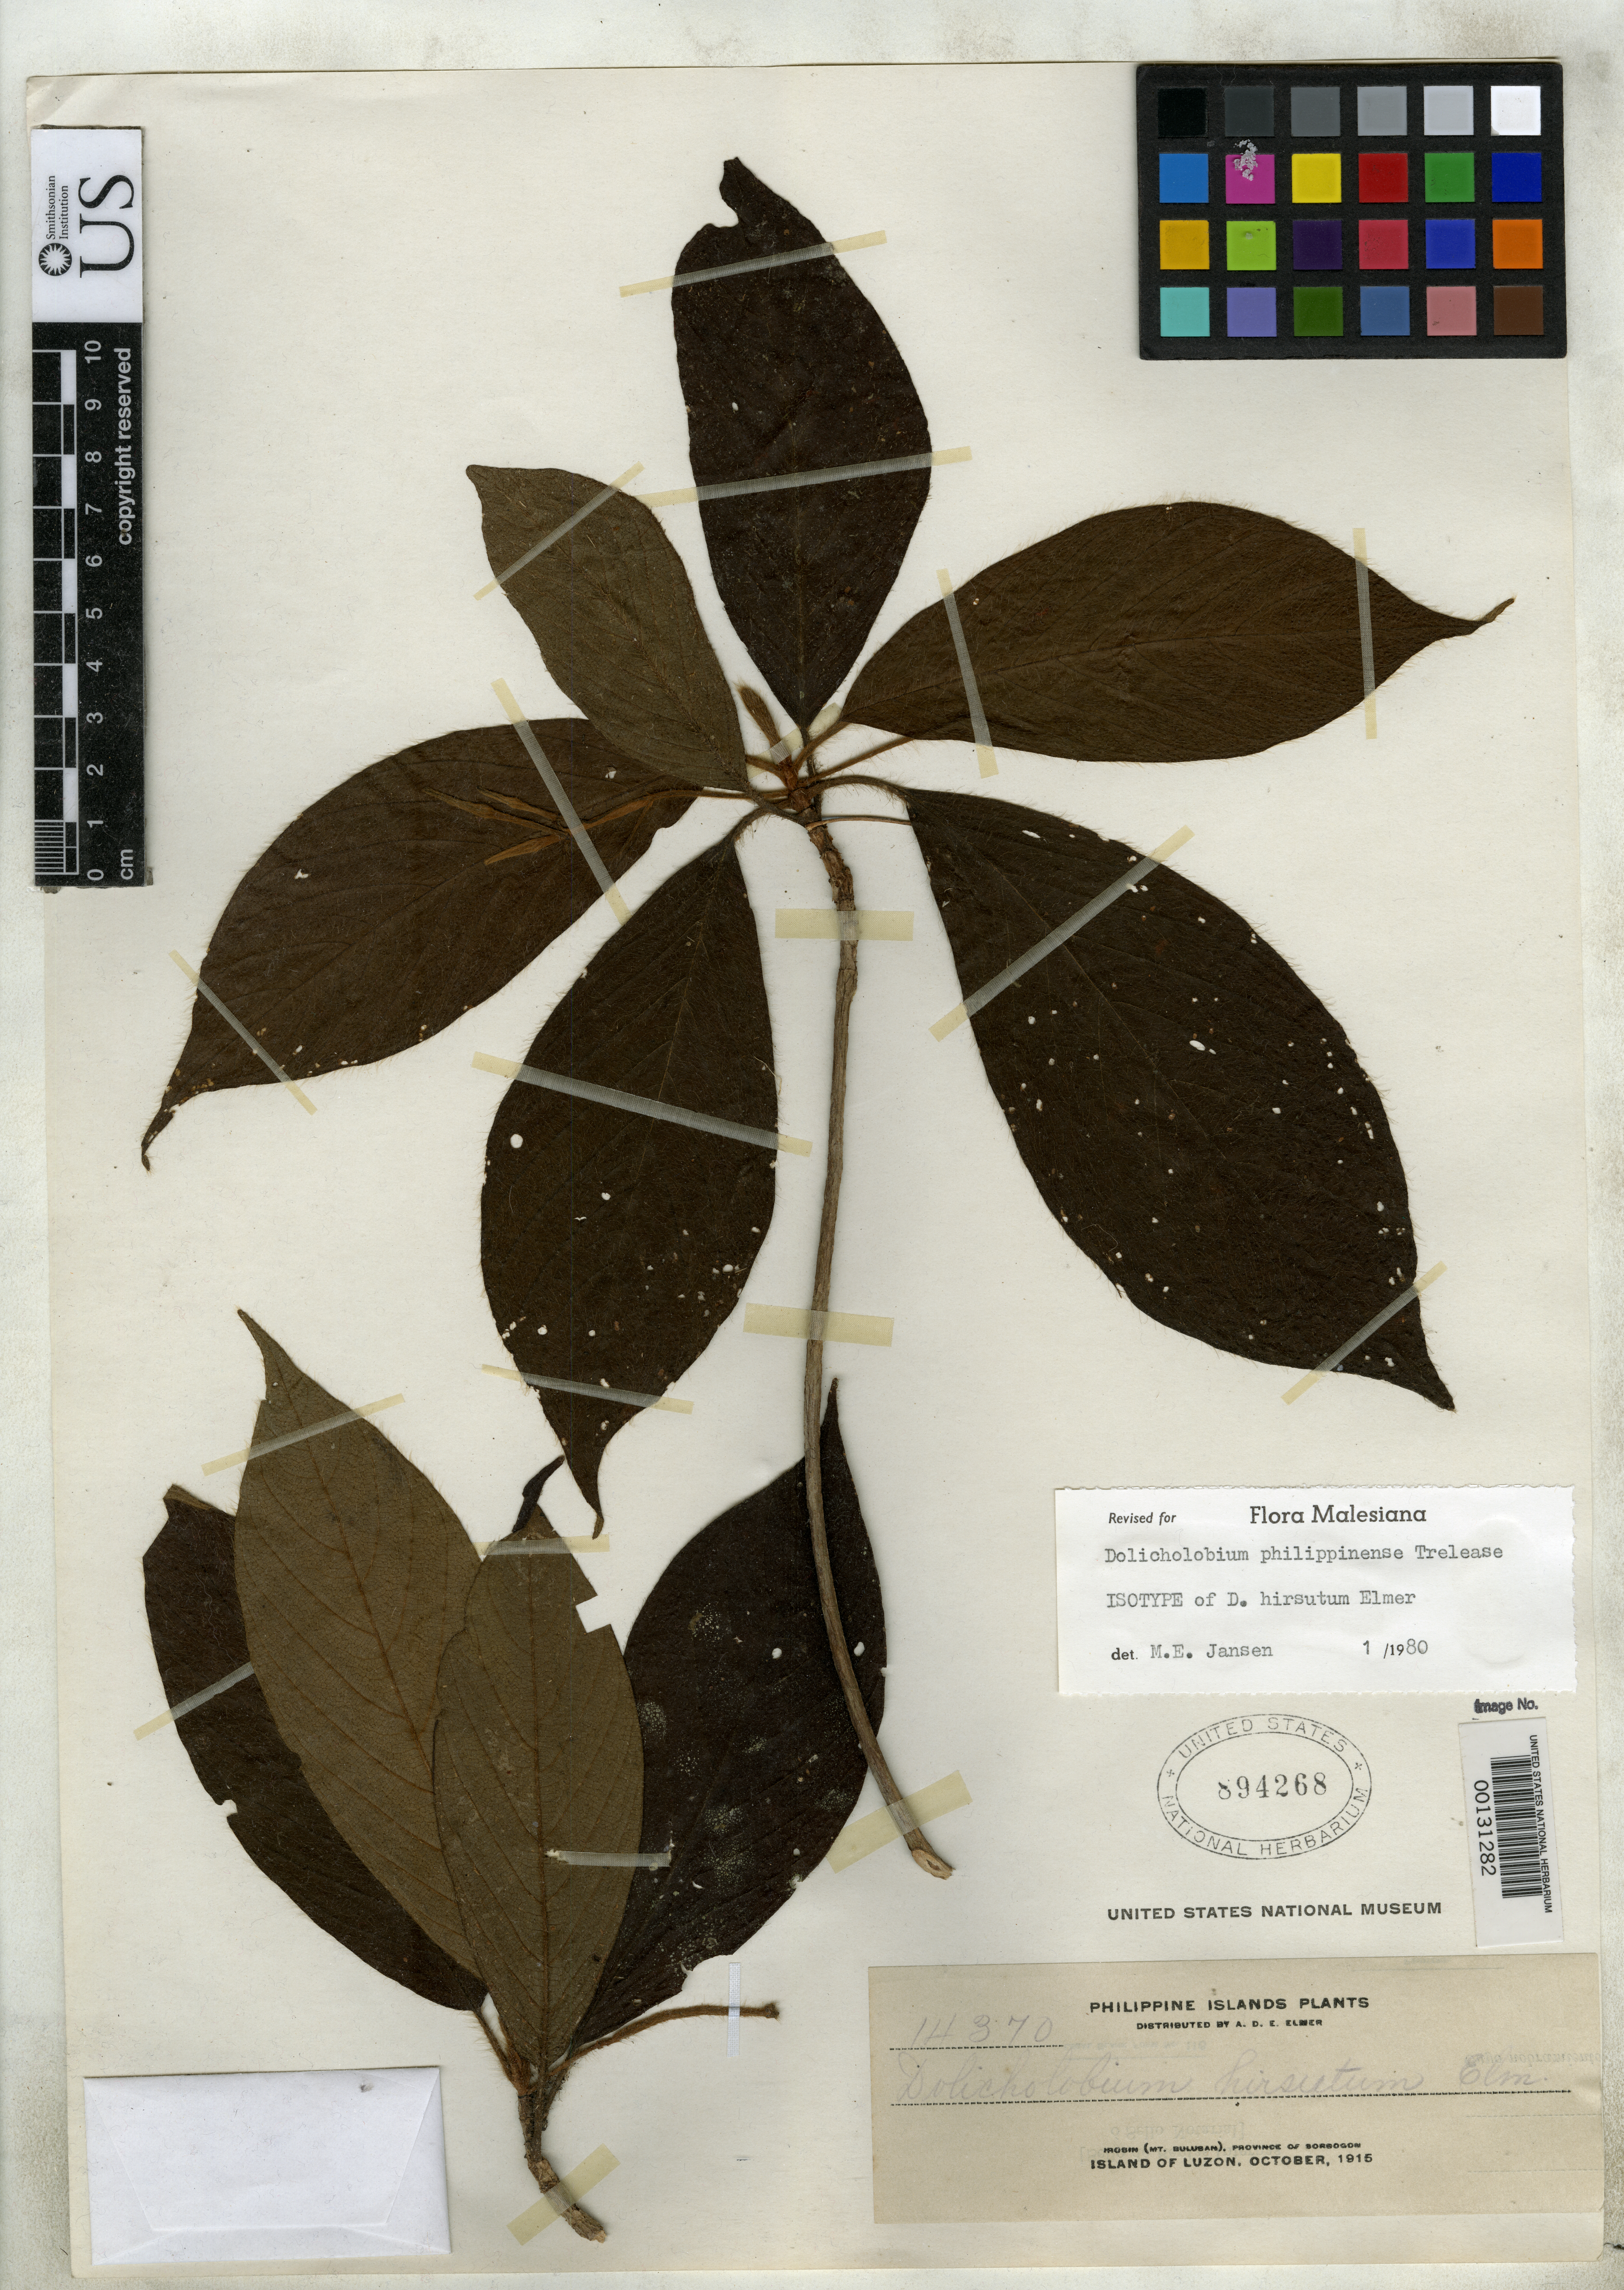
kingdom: Plantae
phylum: Tracheophyta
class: Magnoliopsida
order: Gentianales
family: Rubiaceae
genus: Dolicholobium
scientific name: Dolicholobium hirsutum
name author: Elmer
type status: Type Fragment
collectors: A. D. E. Elmer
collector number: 14370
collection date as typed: Oct 1915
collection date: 1915-10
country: Philippines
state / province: Bicol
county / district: Sorsogon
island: Luzon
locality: Irosin (Mt. Bulusan)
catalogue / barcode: US 894268